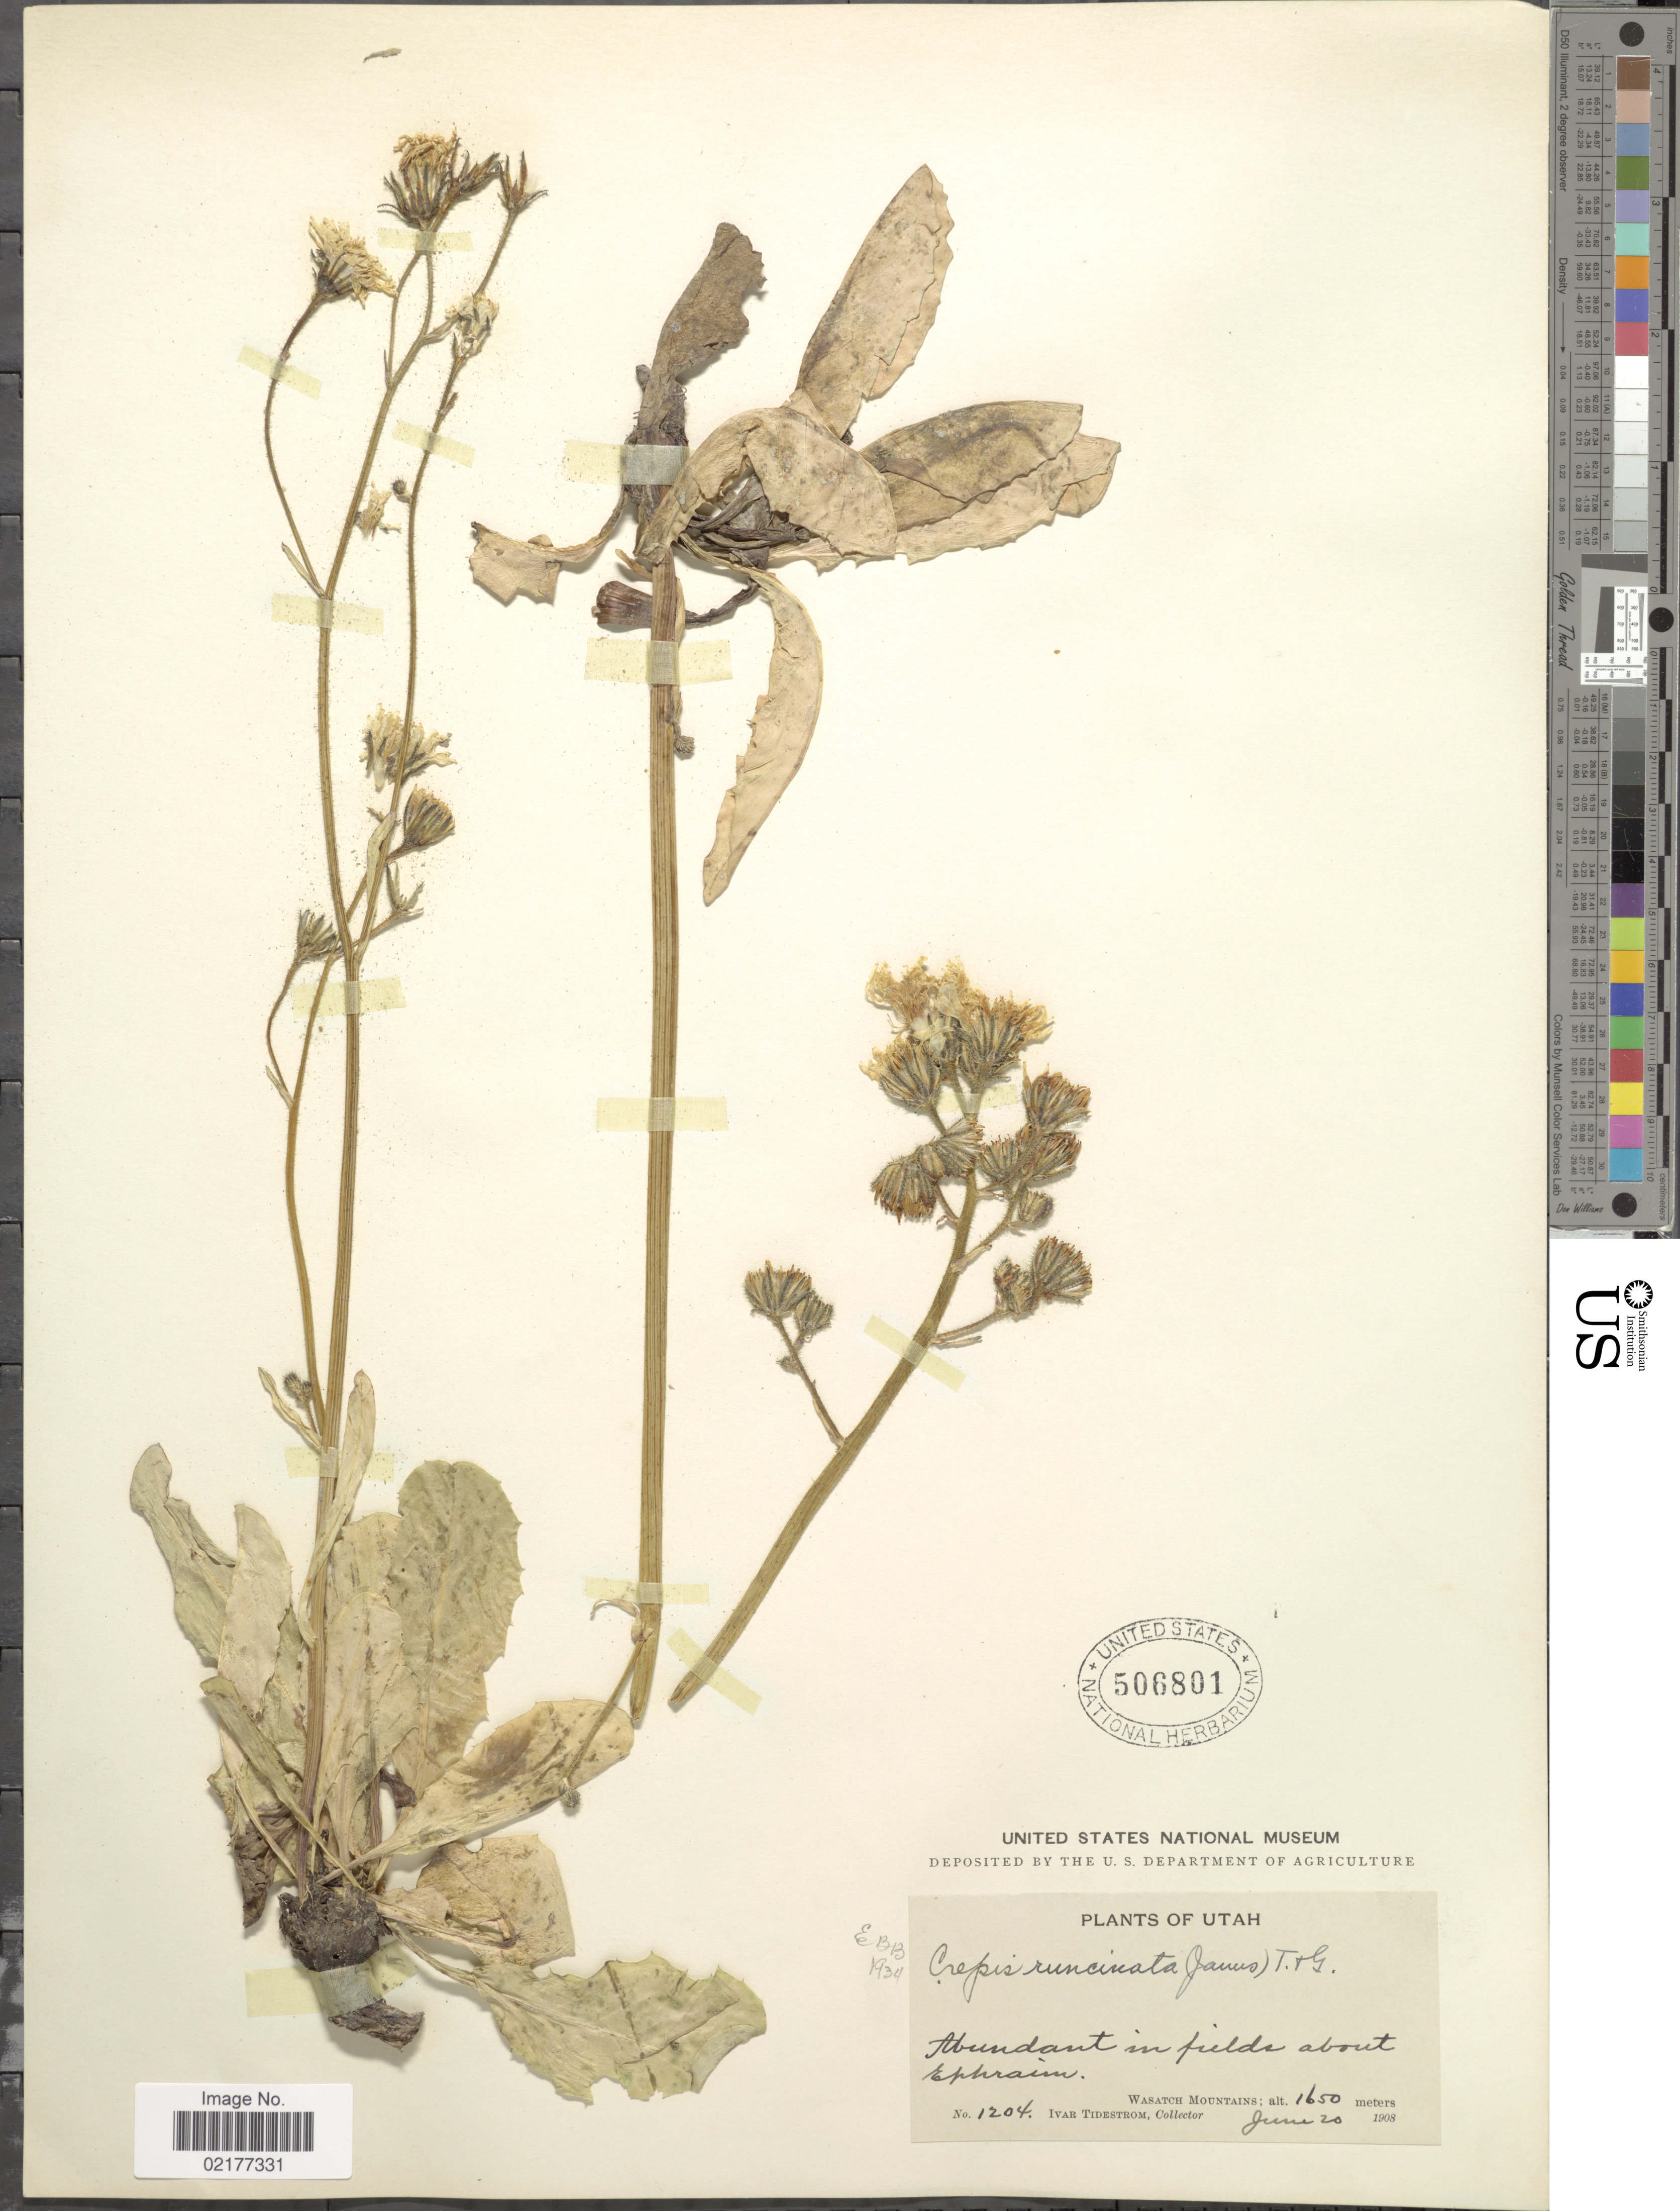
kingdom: Plantae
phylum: Tracheophyta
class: Magnoliopsida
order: Asterales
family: Asteraceae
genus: Crepis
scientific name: Crepis runcinata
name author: Torr. & A. Gray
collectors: I. F. Tidestrom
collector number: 1204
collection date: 1908-06-20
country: United States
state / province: Utah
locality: Abundant in fields about Ephraim, Wasatch Mountains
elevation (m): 1650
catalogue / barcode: US 506801